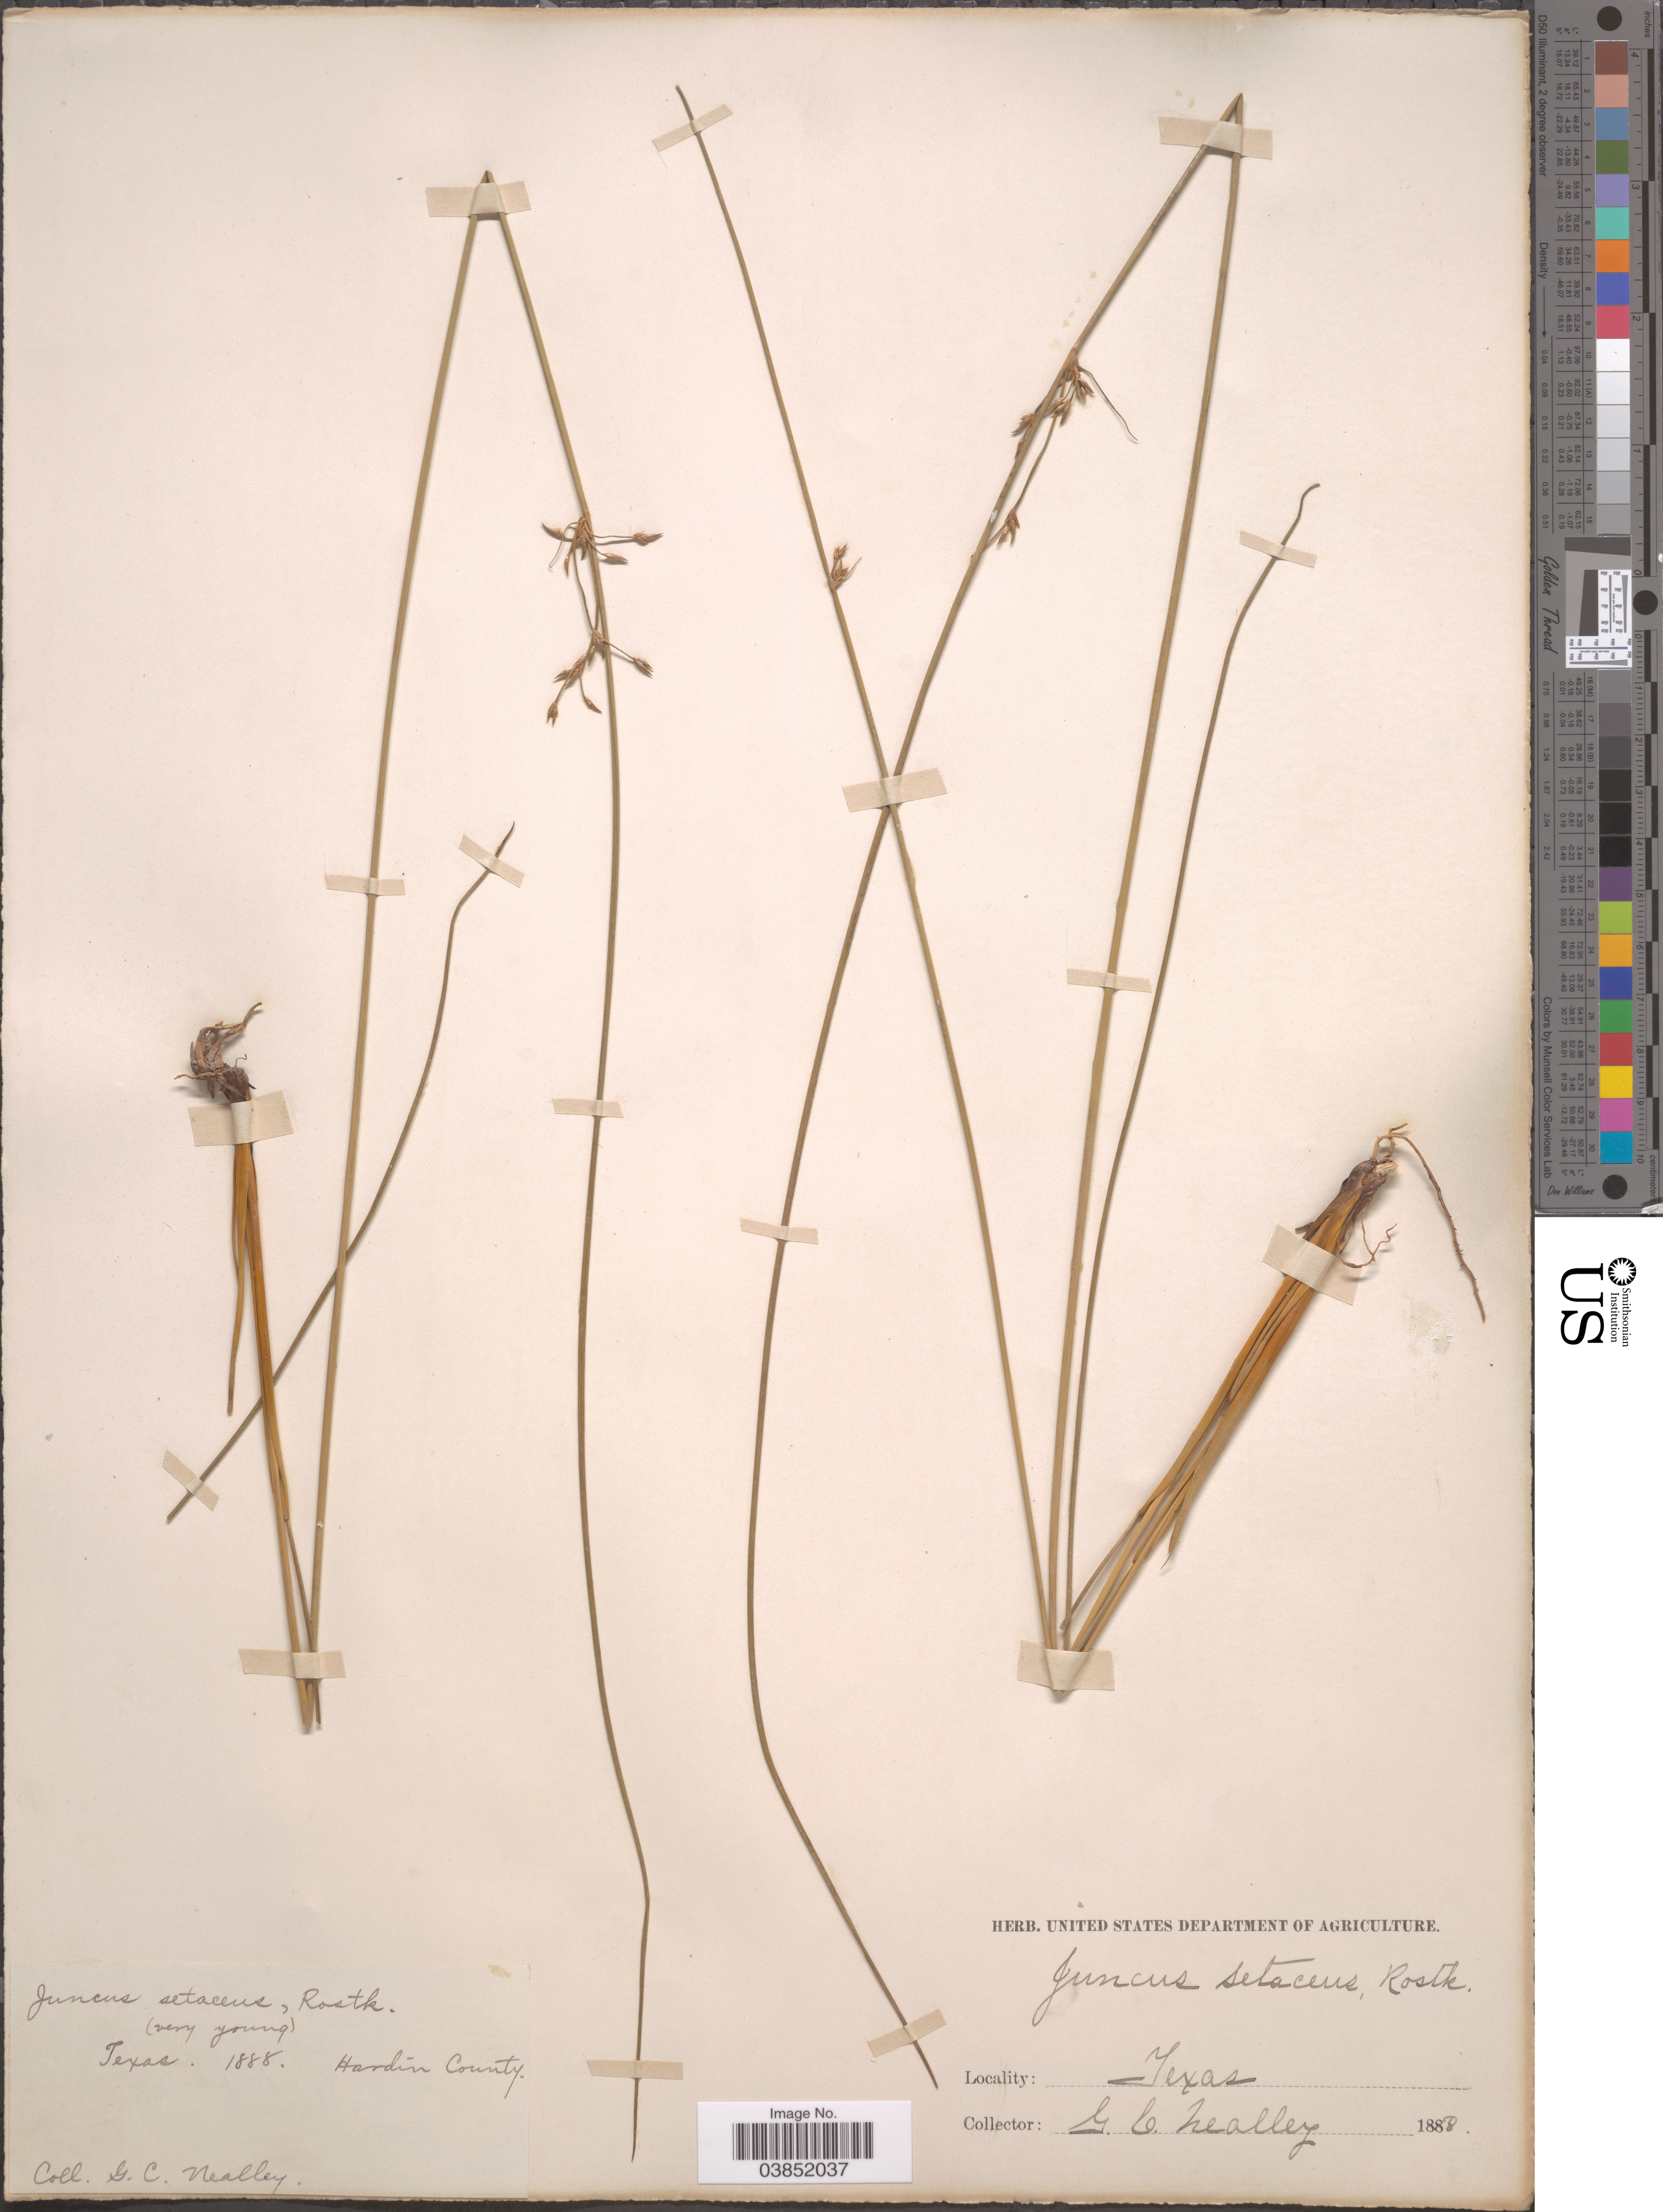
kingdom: Plantae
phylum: Tracheophyta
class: Liliopsida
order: Poales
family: Juncaceae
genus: Juncus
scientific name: Juncus coriaceus Mack.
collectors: G. C. Nealley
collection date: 1888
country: United States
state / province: Texas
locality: Hardin County.